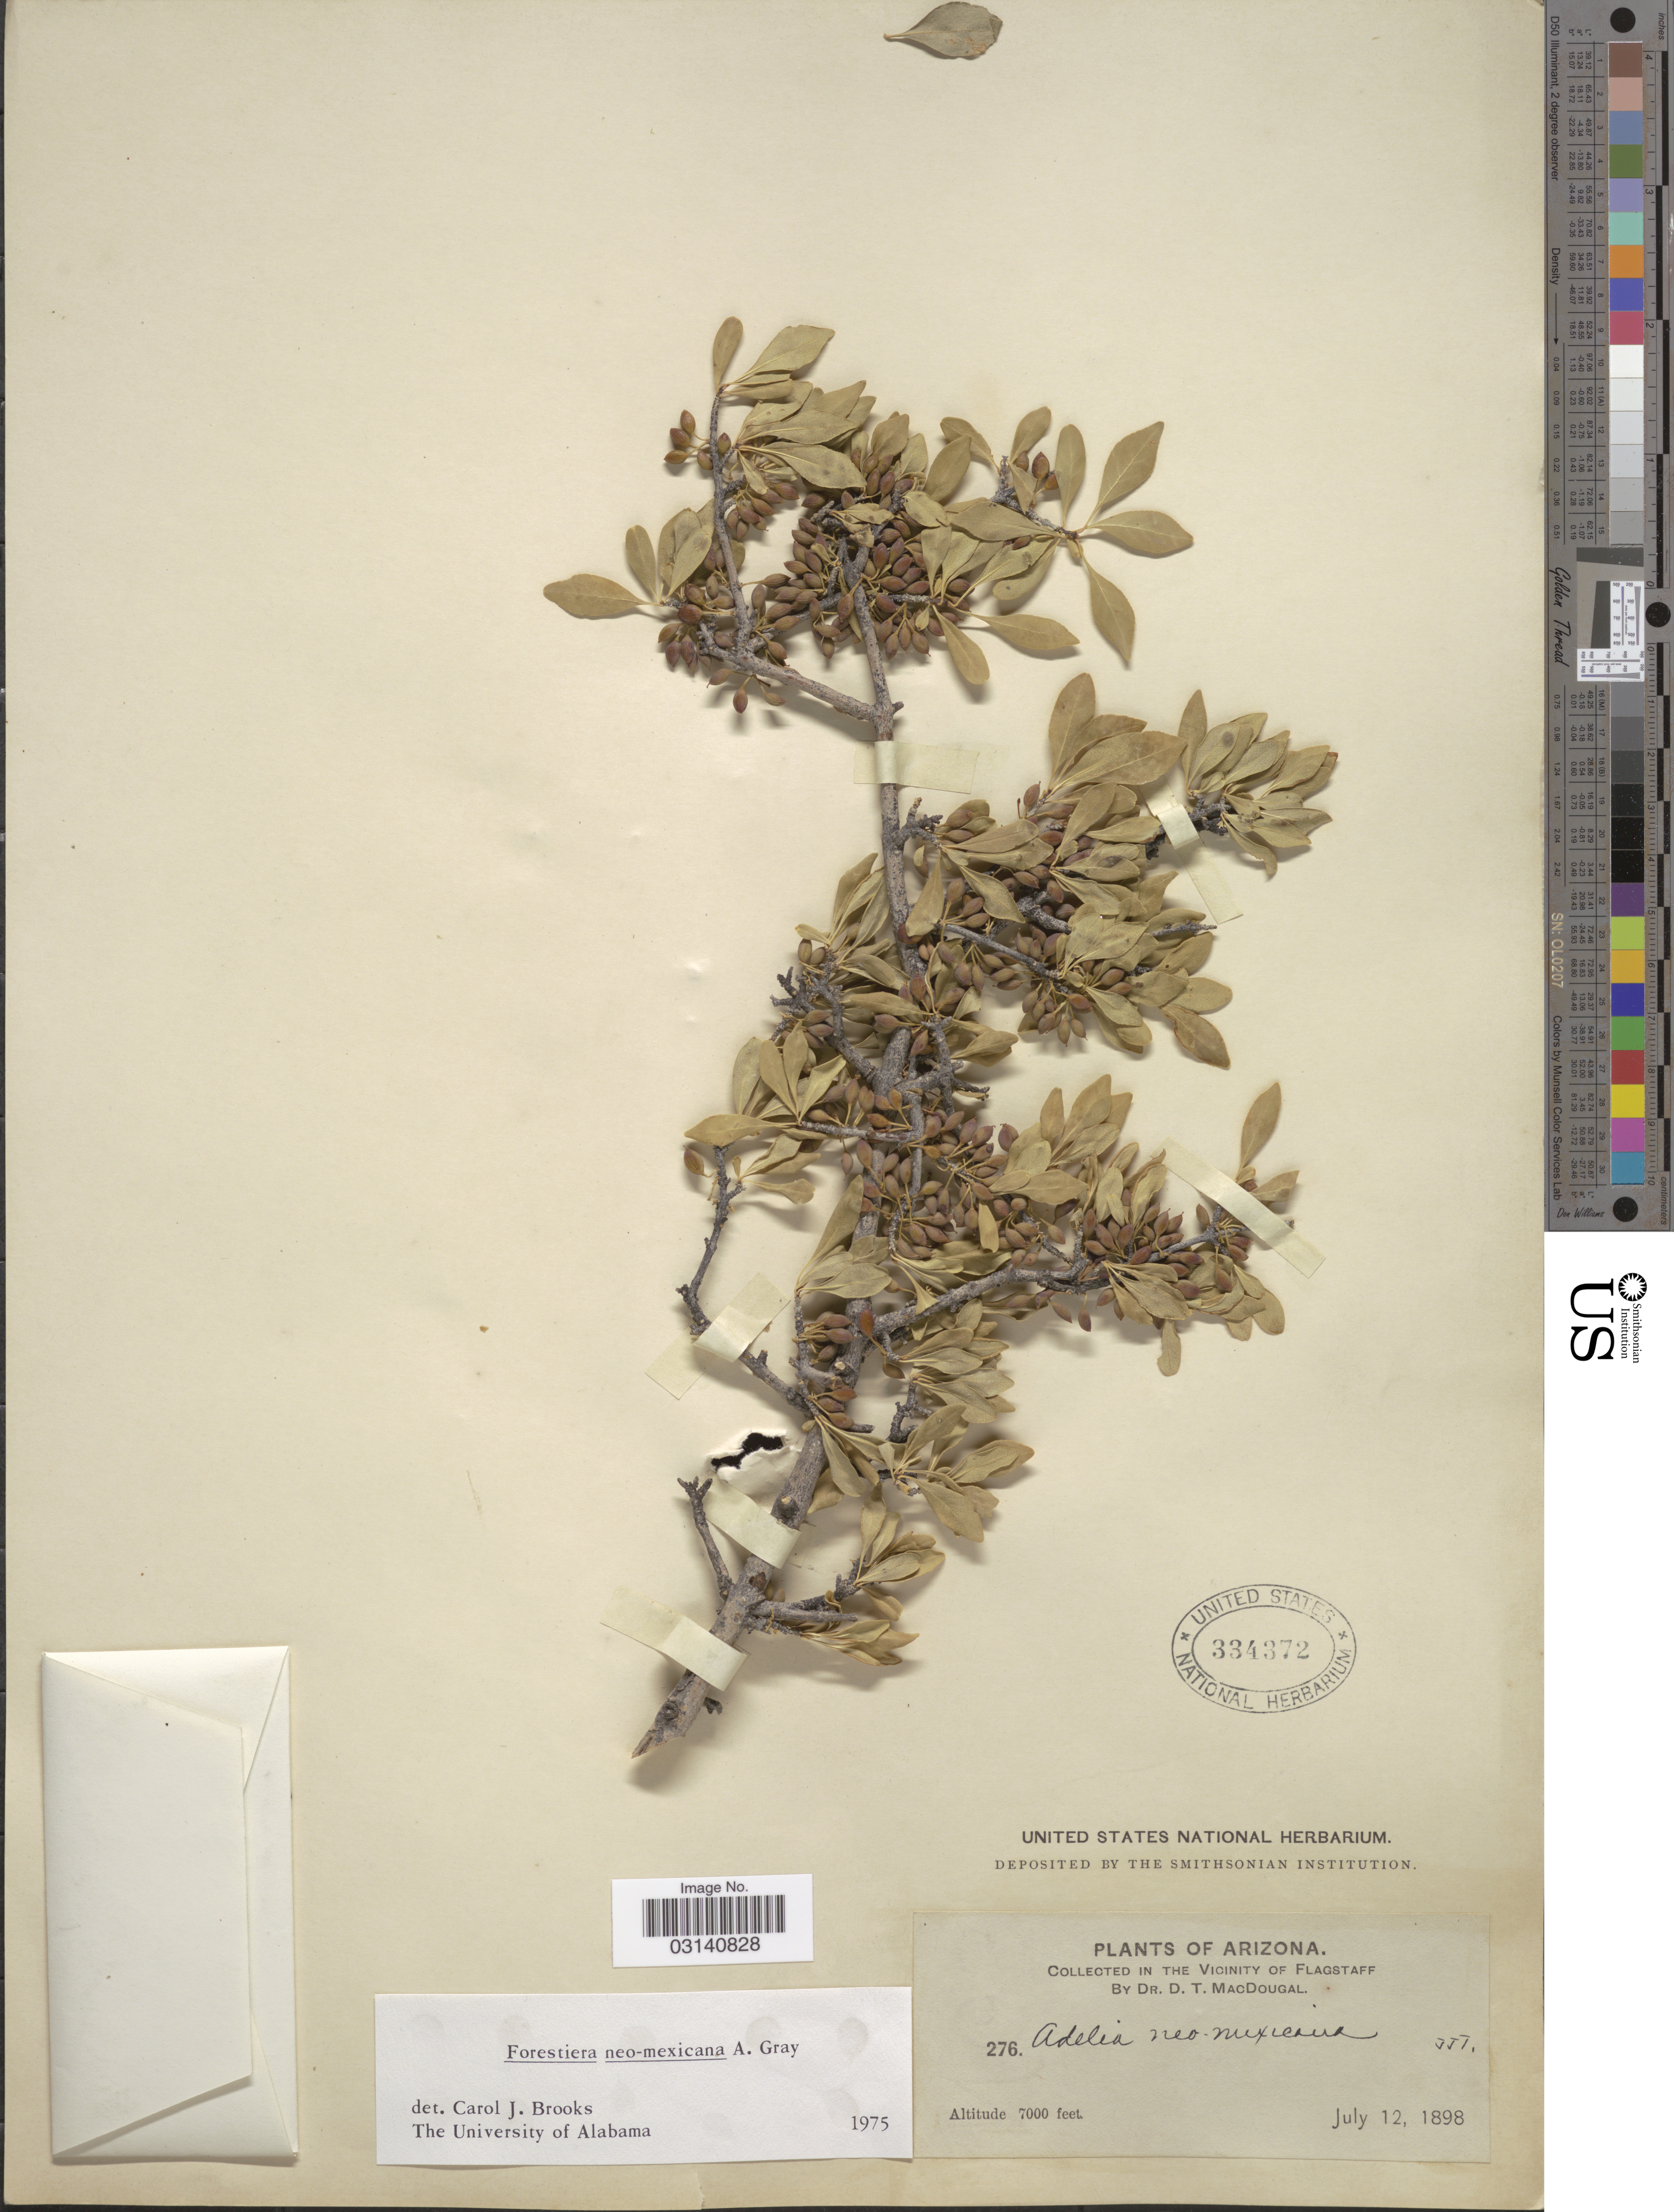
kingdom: Plantae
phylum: Tracheophyta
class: Magnoliopsida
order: Lamiales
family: Oleaceae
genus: Forestiera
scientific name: Forestiera neomexicana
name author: A. Gray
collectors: D. T. MacDougal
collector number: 276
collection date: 1898-07-12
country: United States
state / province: Arizona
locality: Vicinity of Flagstaff.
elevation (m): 2134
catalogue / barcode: US 334372